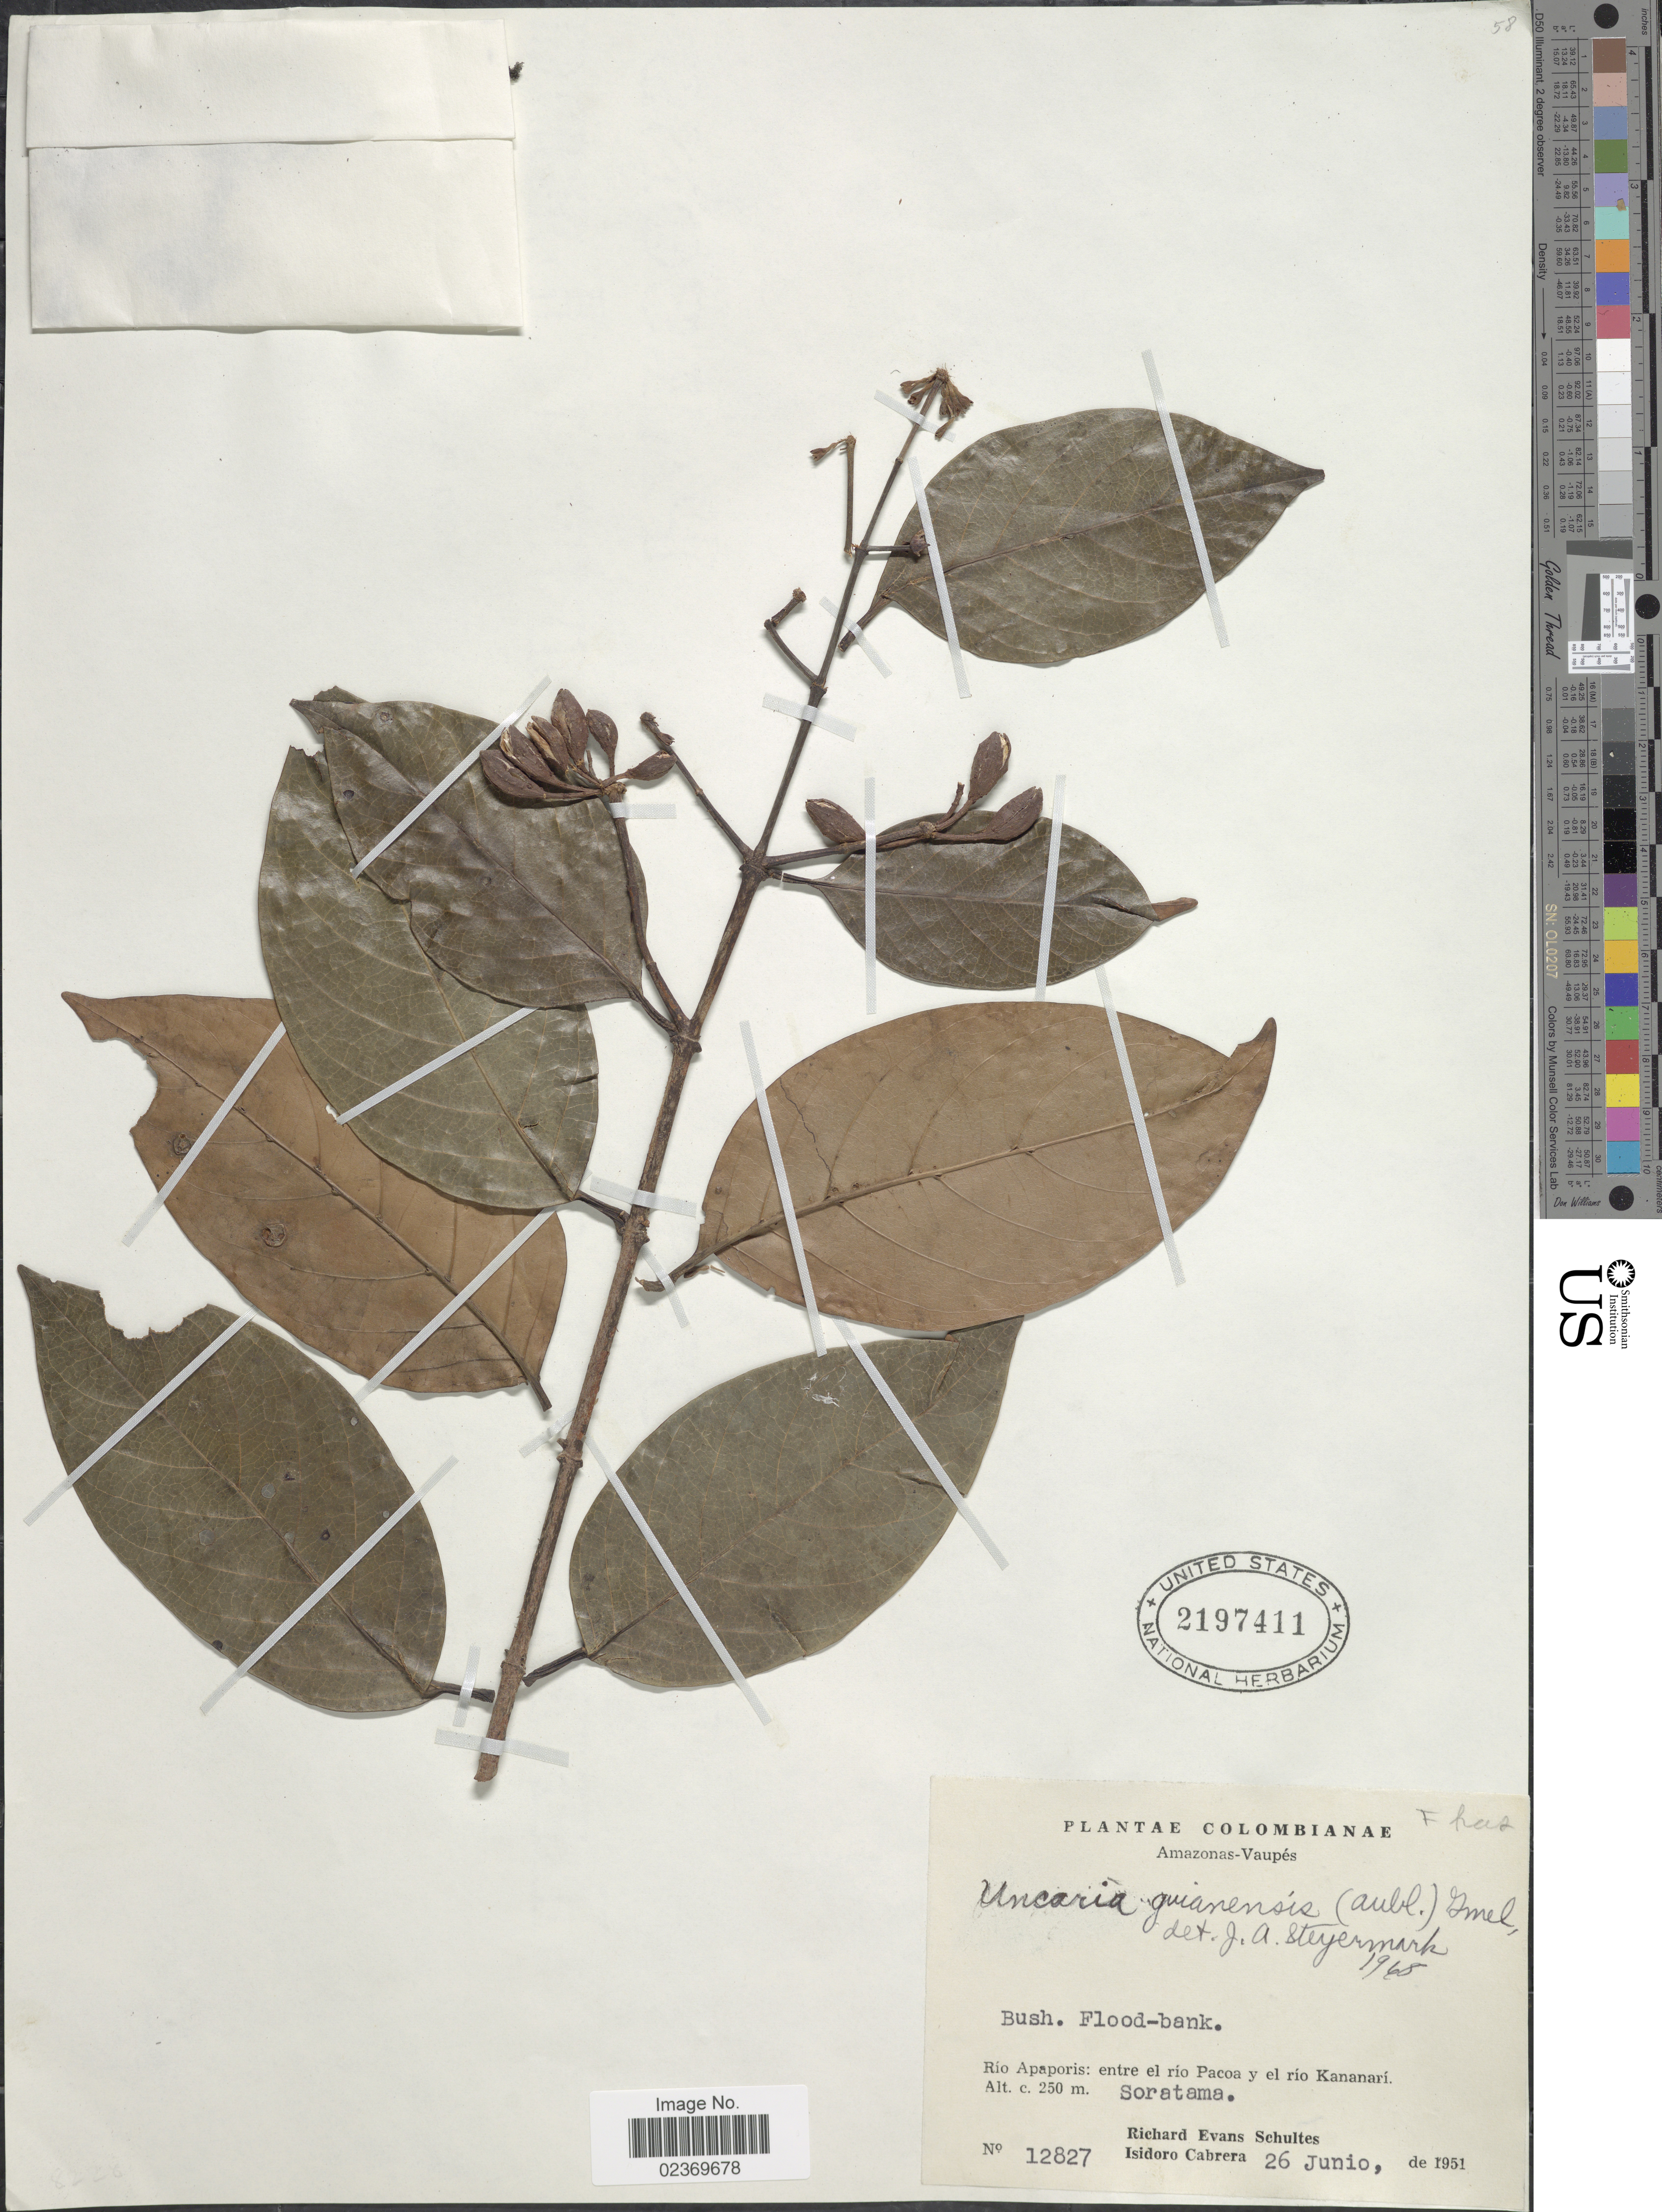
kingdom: Plantae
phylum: Tracheophyta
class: Magnoliopsida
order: Gentianales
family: Rubiaceae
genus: Uncaria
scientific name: Uncaria guianensis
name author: (Aubl.) J.F. Gmel.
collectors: R. E. Schultes & I. Cabrera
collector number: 12827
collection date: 1951-06-26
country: Colombia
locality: Amazonas-Vaupes, Rio Apaporis: entre el rio Pacoa y el rio Kananari, Soratama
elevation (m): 250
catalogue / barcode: US 2197411